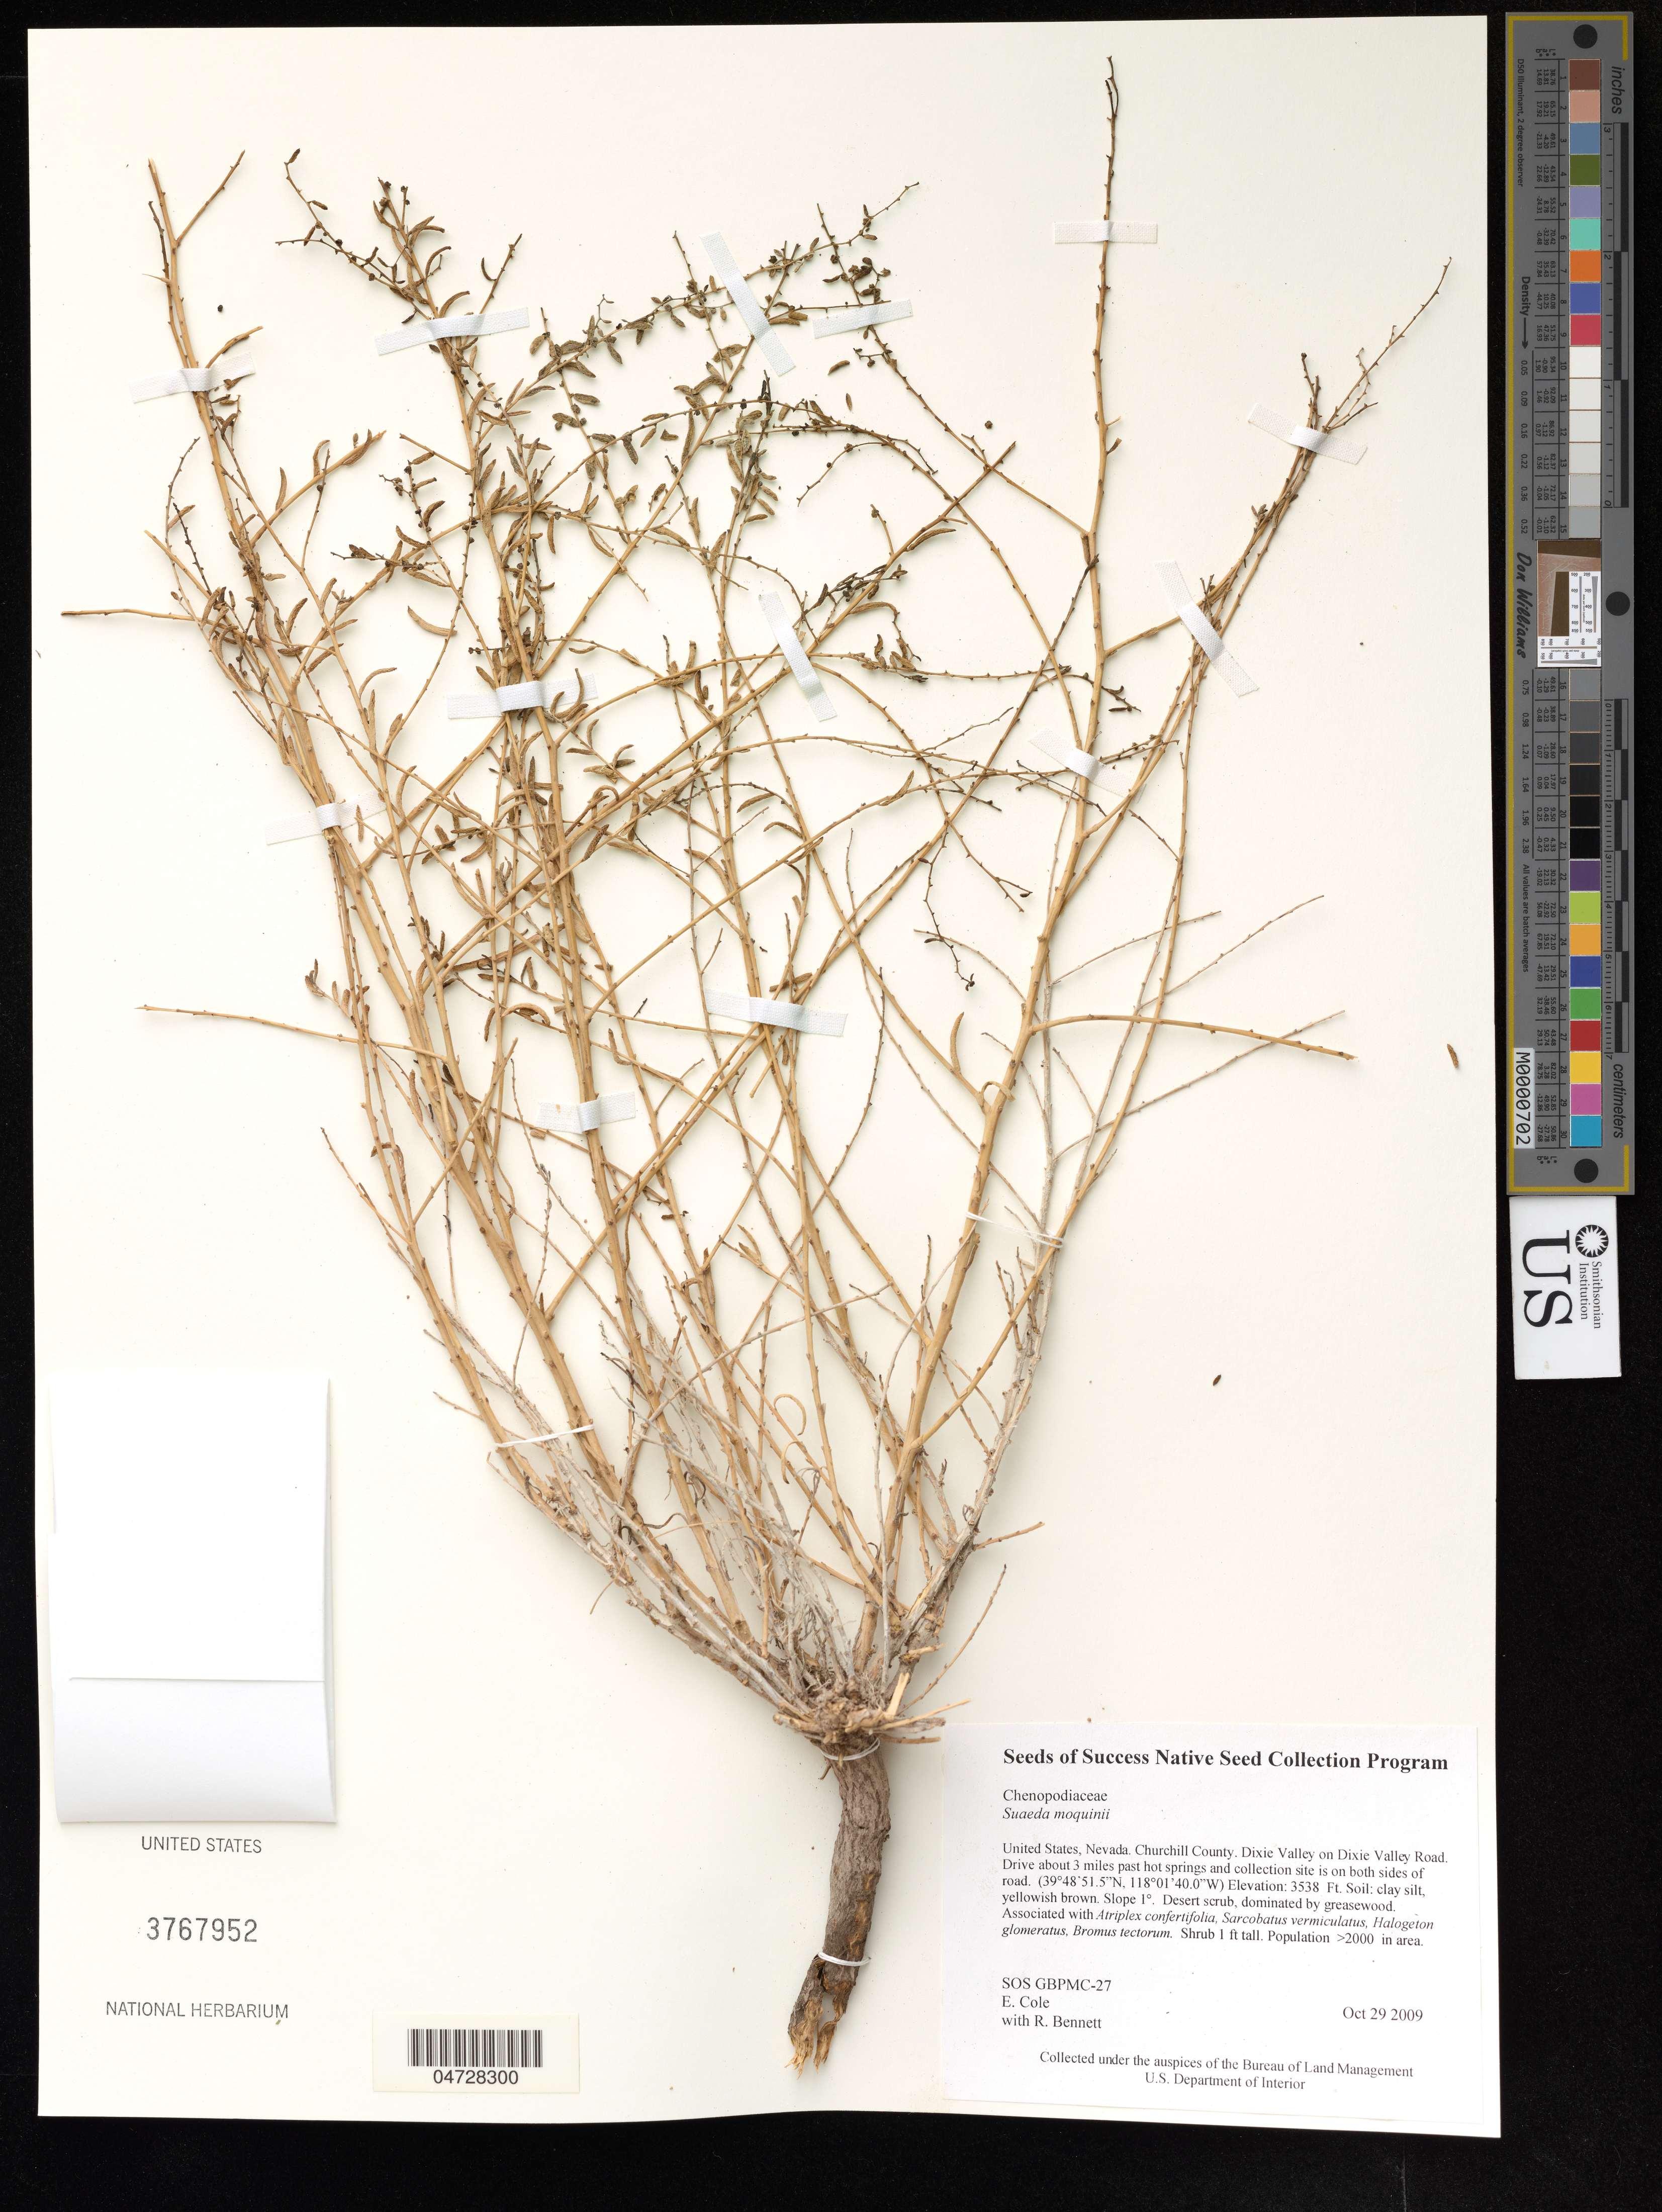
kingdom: Plantae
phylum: Tracheophyta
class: Magnoliopsida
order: Caryophyllales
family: Amaranthaceae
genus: Suaeda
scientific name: Suaeda moquinii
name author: (Torr.) Greene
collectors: E. Cole & R. Bennett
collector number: SOS GBPMC-27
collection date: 2009-10-29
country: United States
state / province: Nevada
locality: Churchill County. Dixie Valley Road. Drive about 3 miles past hot springs and collection site is on both sides of road.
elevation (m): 1078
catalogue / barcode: US 3767952